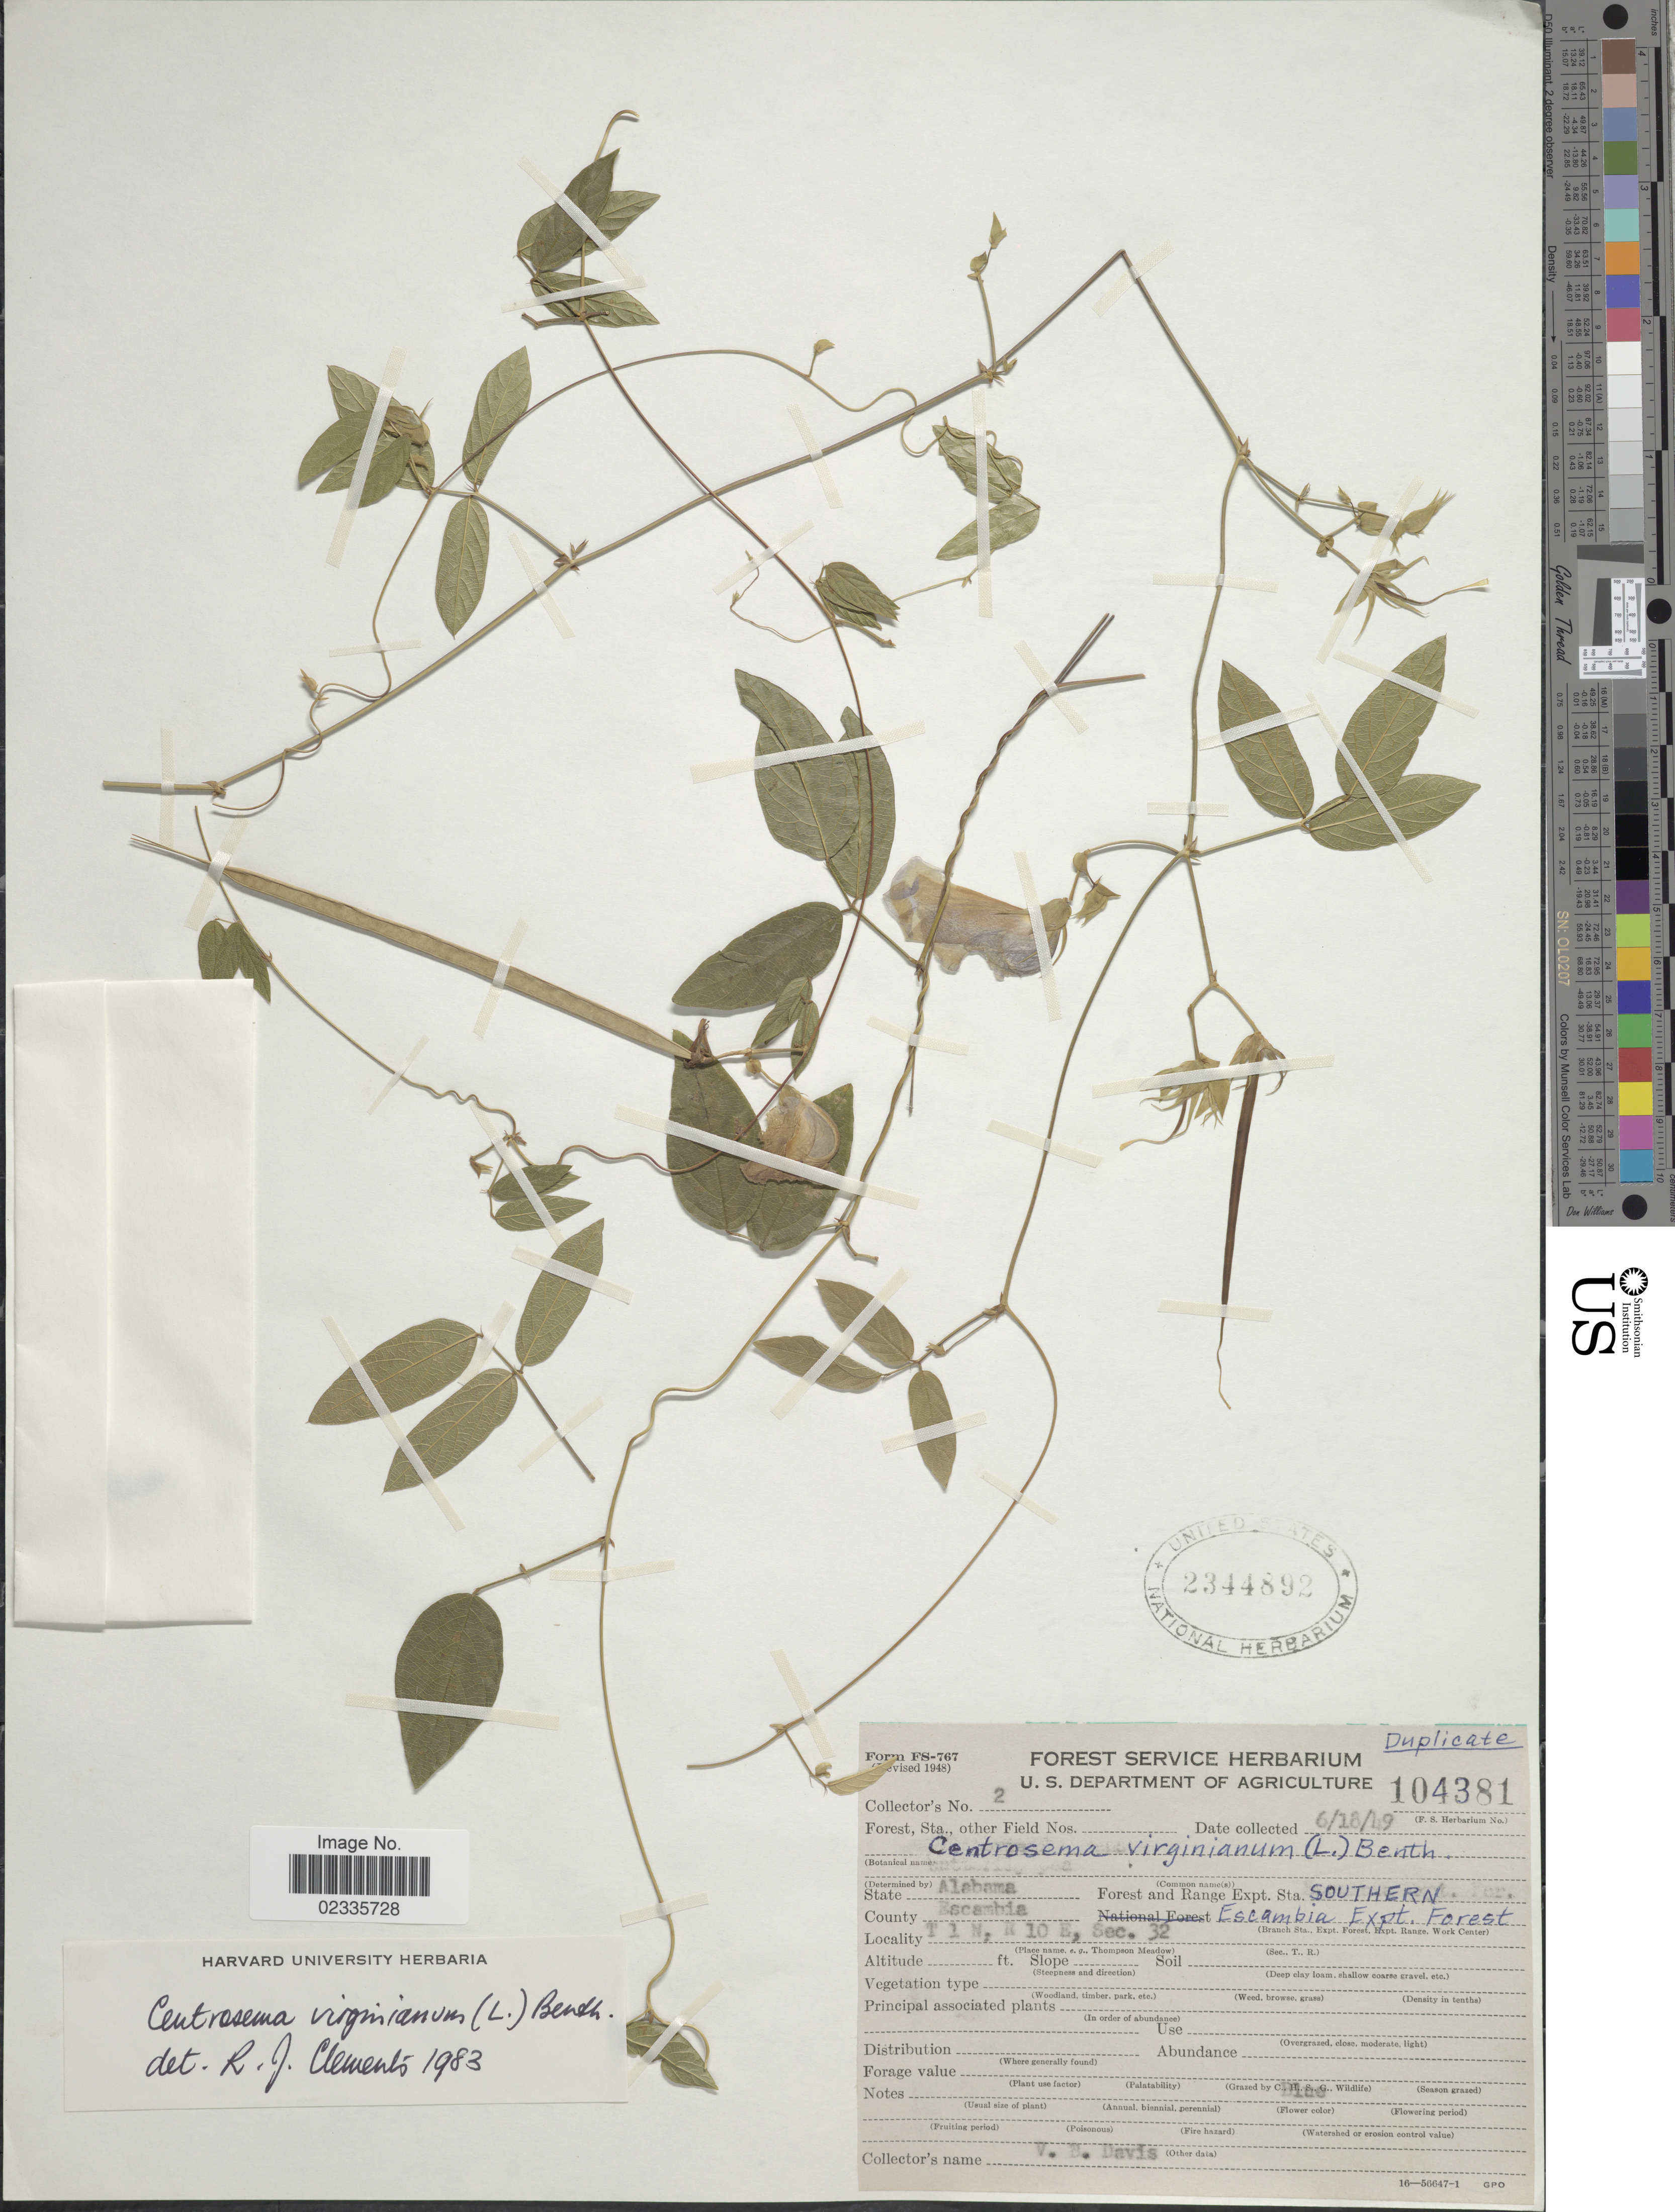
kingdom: Plantae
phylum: Tracheophyta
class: Magnoliopsida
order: Fabales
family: Fabaceae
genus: Centrosema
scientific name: Centrosema virginianum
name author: (L.) Benth.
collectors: V. Davis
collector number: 2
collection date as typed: Transcribed d/m/y: 18/6/49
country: United States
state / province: Alabama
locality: State Alabama. Southern. County Escambia. Escambia Expt. Forest. T 1 N, R 10 E, Sec. 32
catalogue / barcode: US 2344892